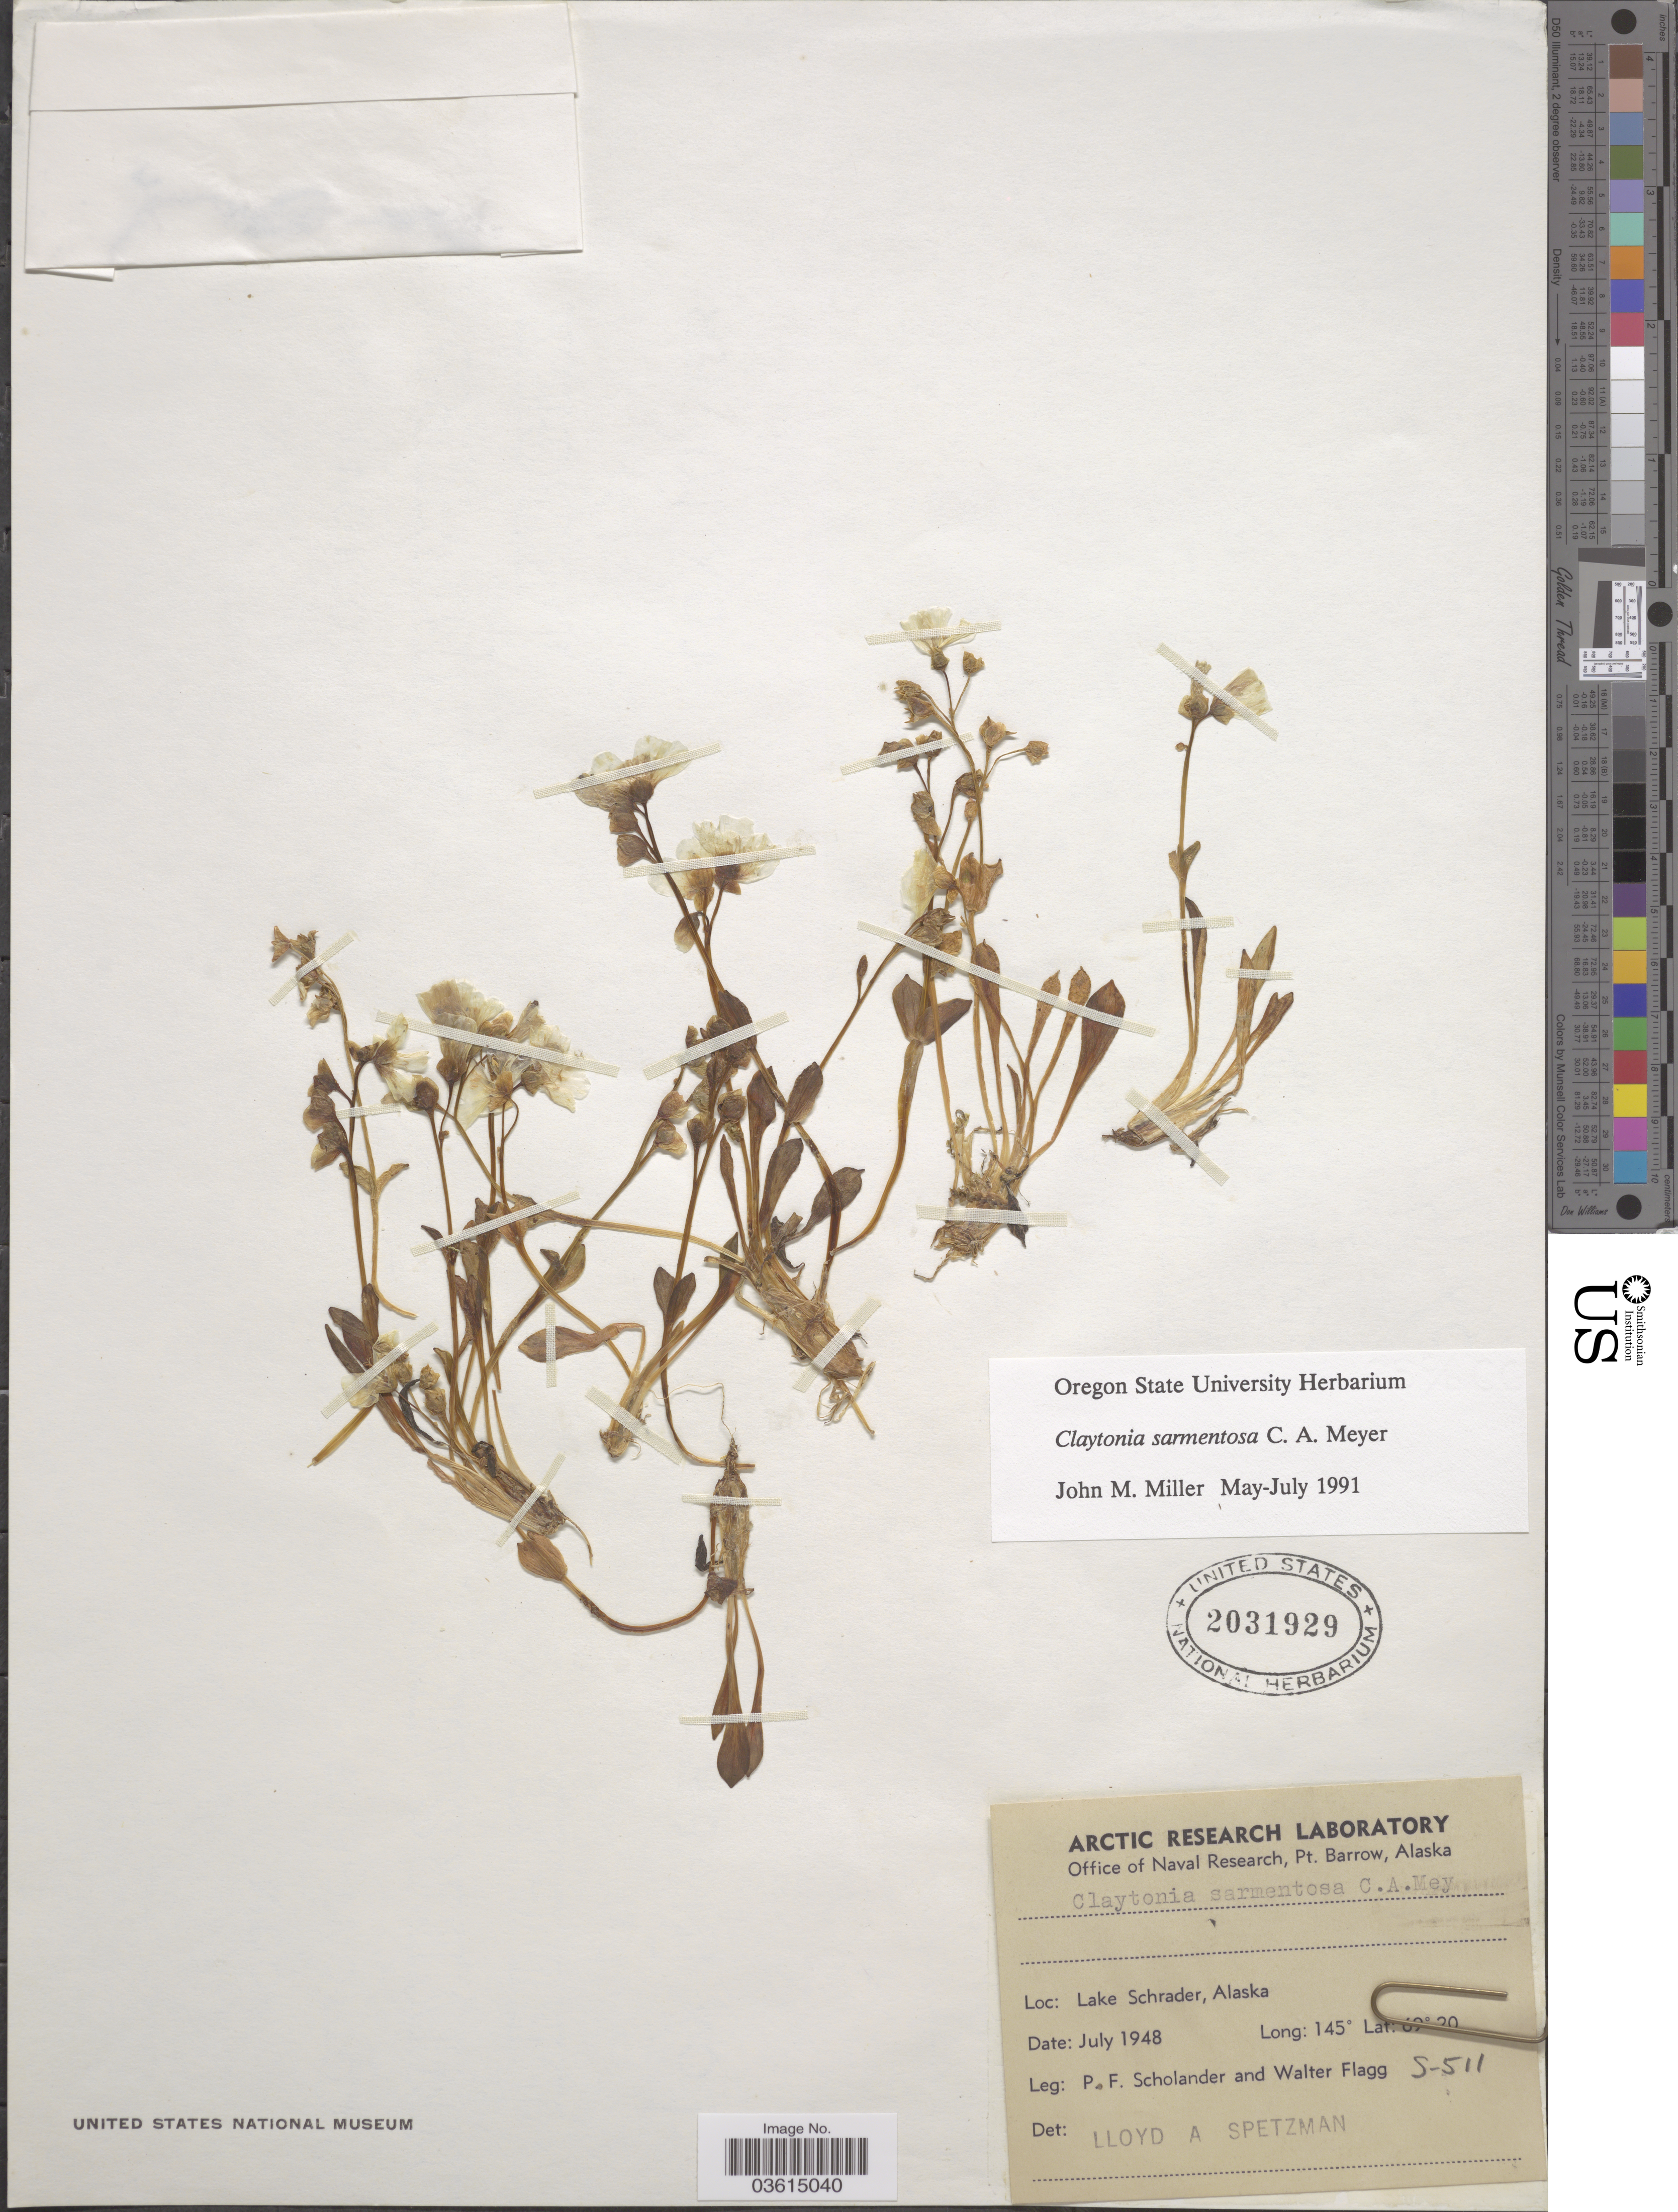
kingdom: Plantae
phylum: Tracheophyta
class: Magnoliopsida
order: Caryophyllales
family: Montiaceae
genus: Claytonia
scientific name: Claytonia sarmentosa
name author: C.A. Mey.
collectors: P. Scholander & W. Flagg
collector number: S-511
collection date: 1948-07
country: United States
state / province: Alaska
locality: Lake Schrader.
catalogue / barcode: US 2031929